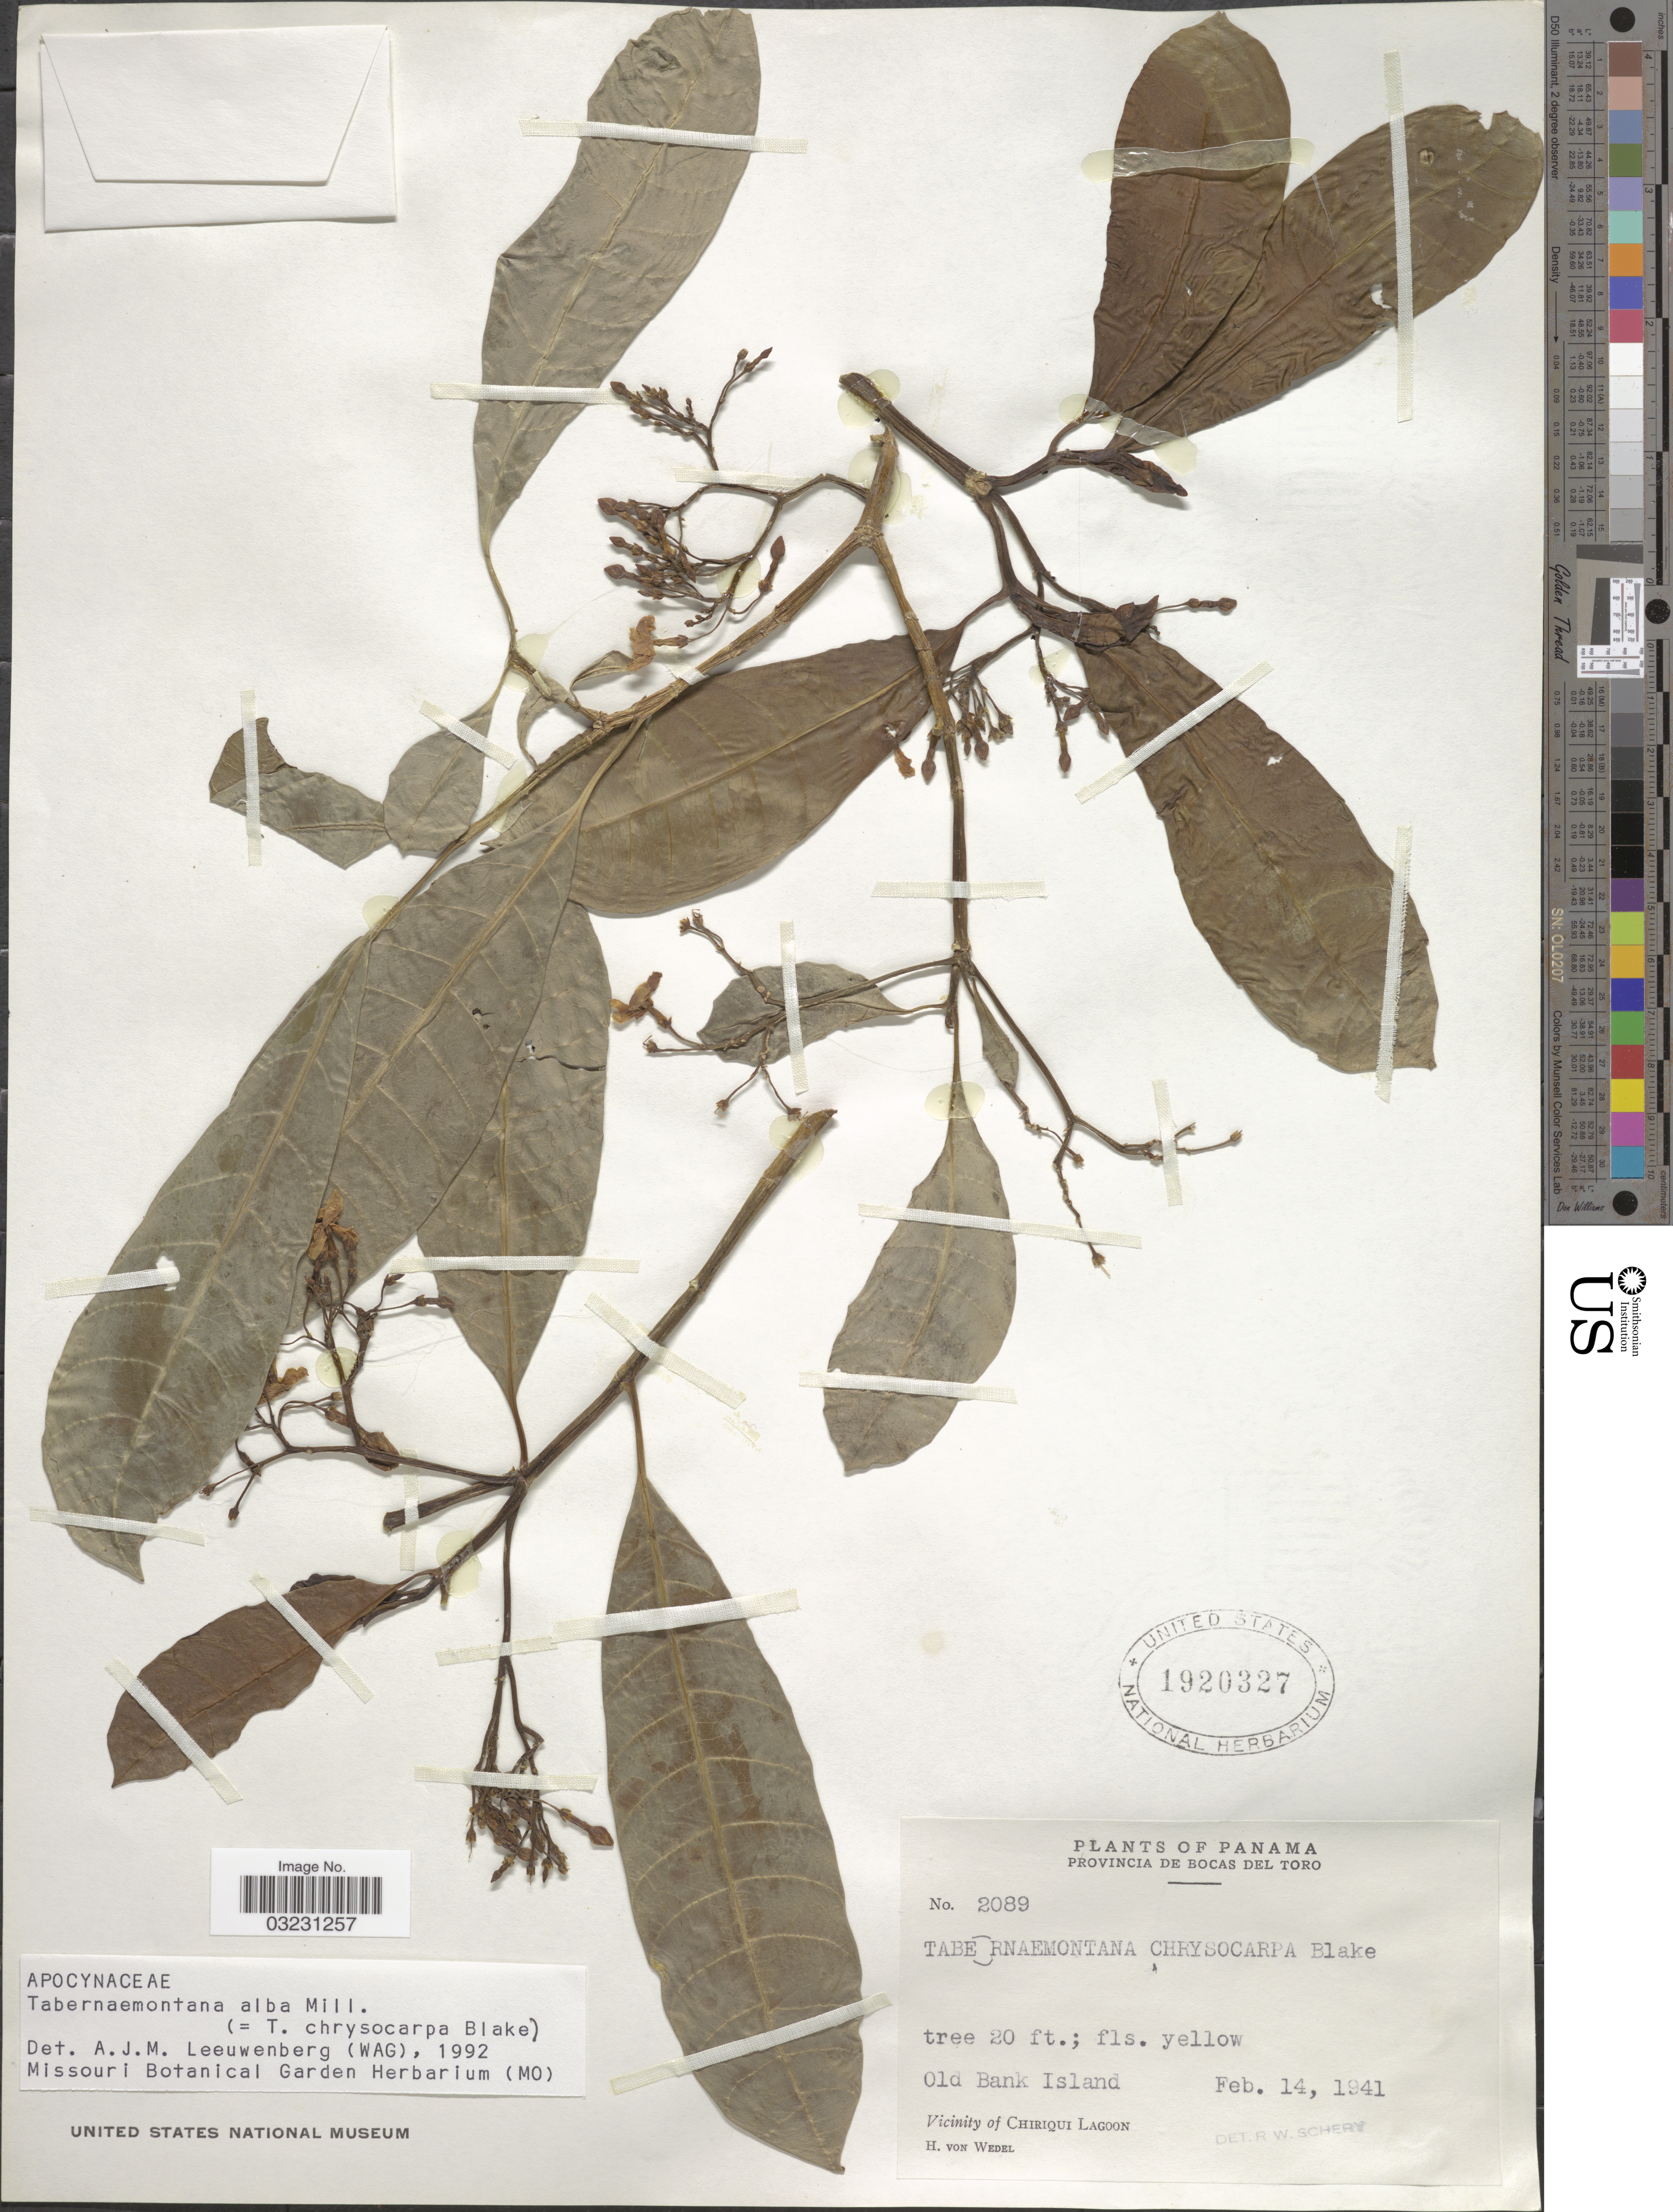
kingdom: Plantae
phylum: Tracheophyta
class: Magnoliopsida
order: Gentianales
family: Apocynaceae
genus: Tabernaemontana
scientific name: Tabernaemontana alba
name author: Mill.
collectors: H. von Wedel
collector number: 2089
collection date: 1941-02-14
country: Panama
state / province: Bocas del Toro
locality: Old Bank Island, Vicinity of Chiriqui Lagoon.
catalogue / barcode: US 1920327